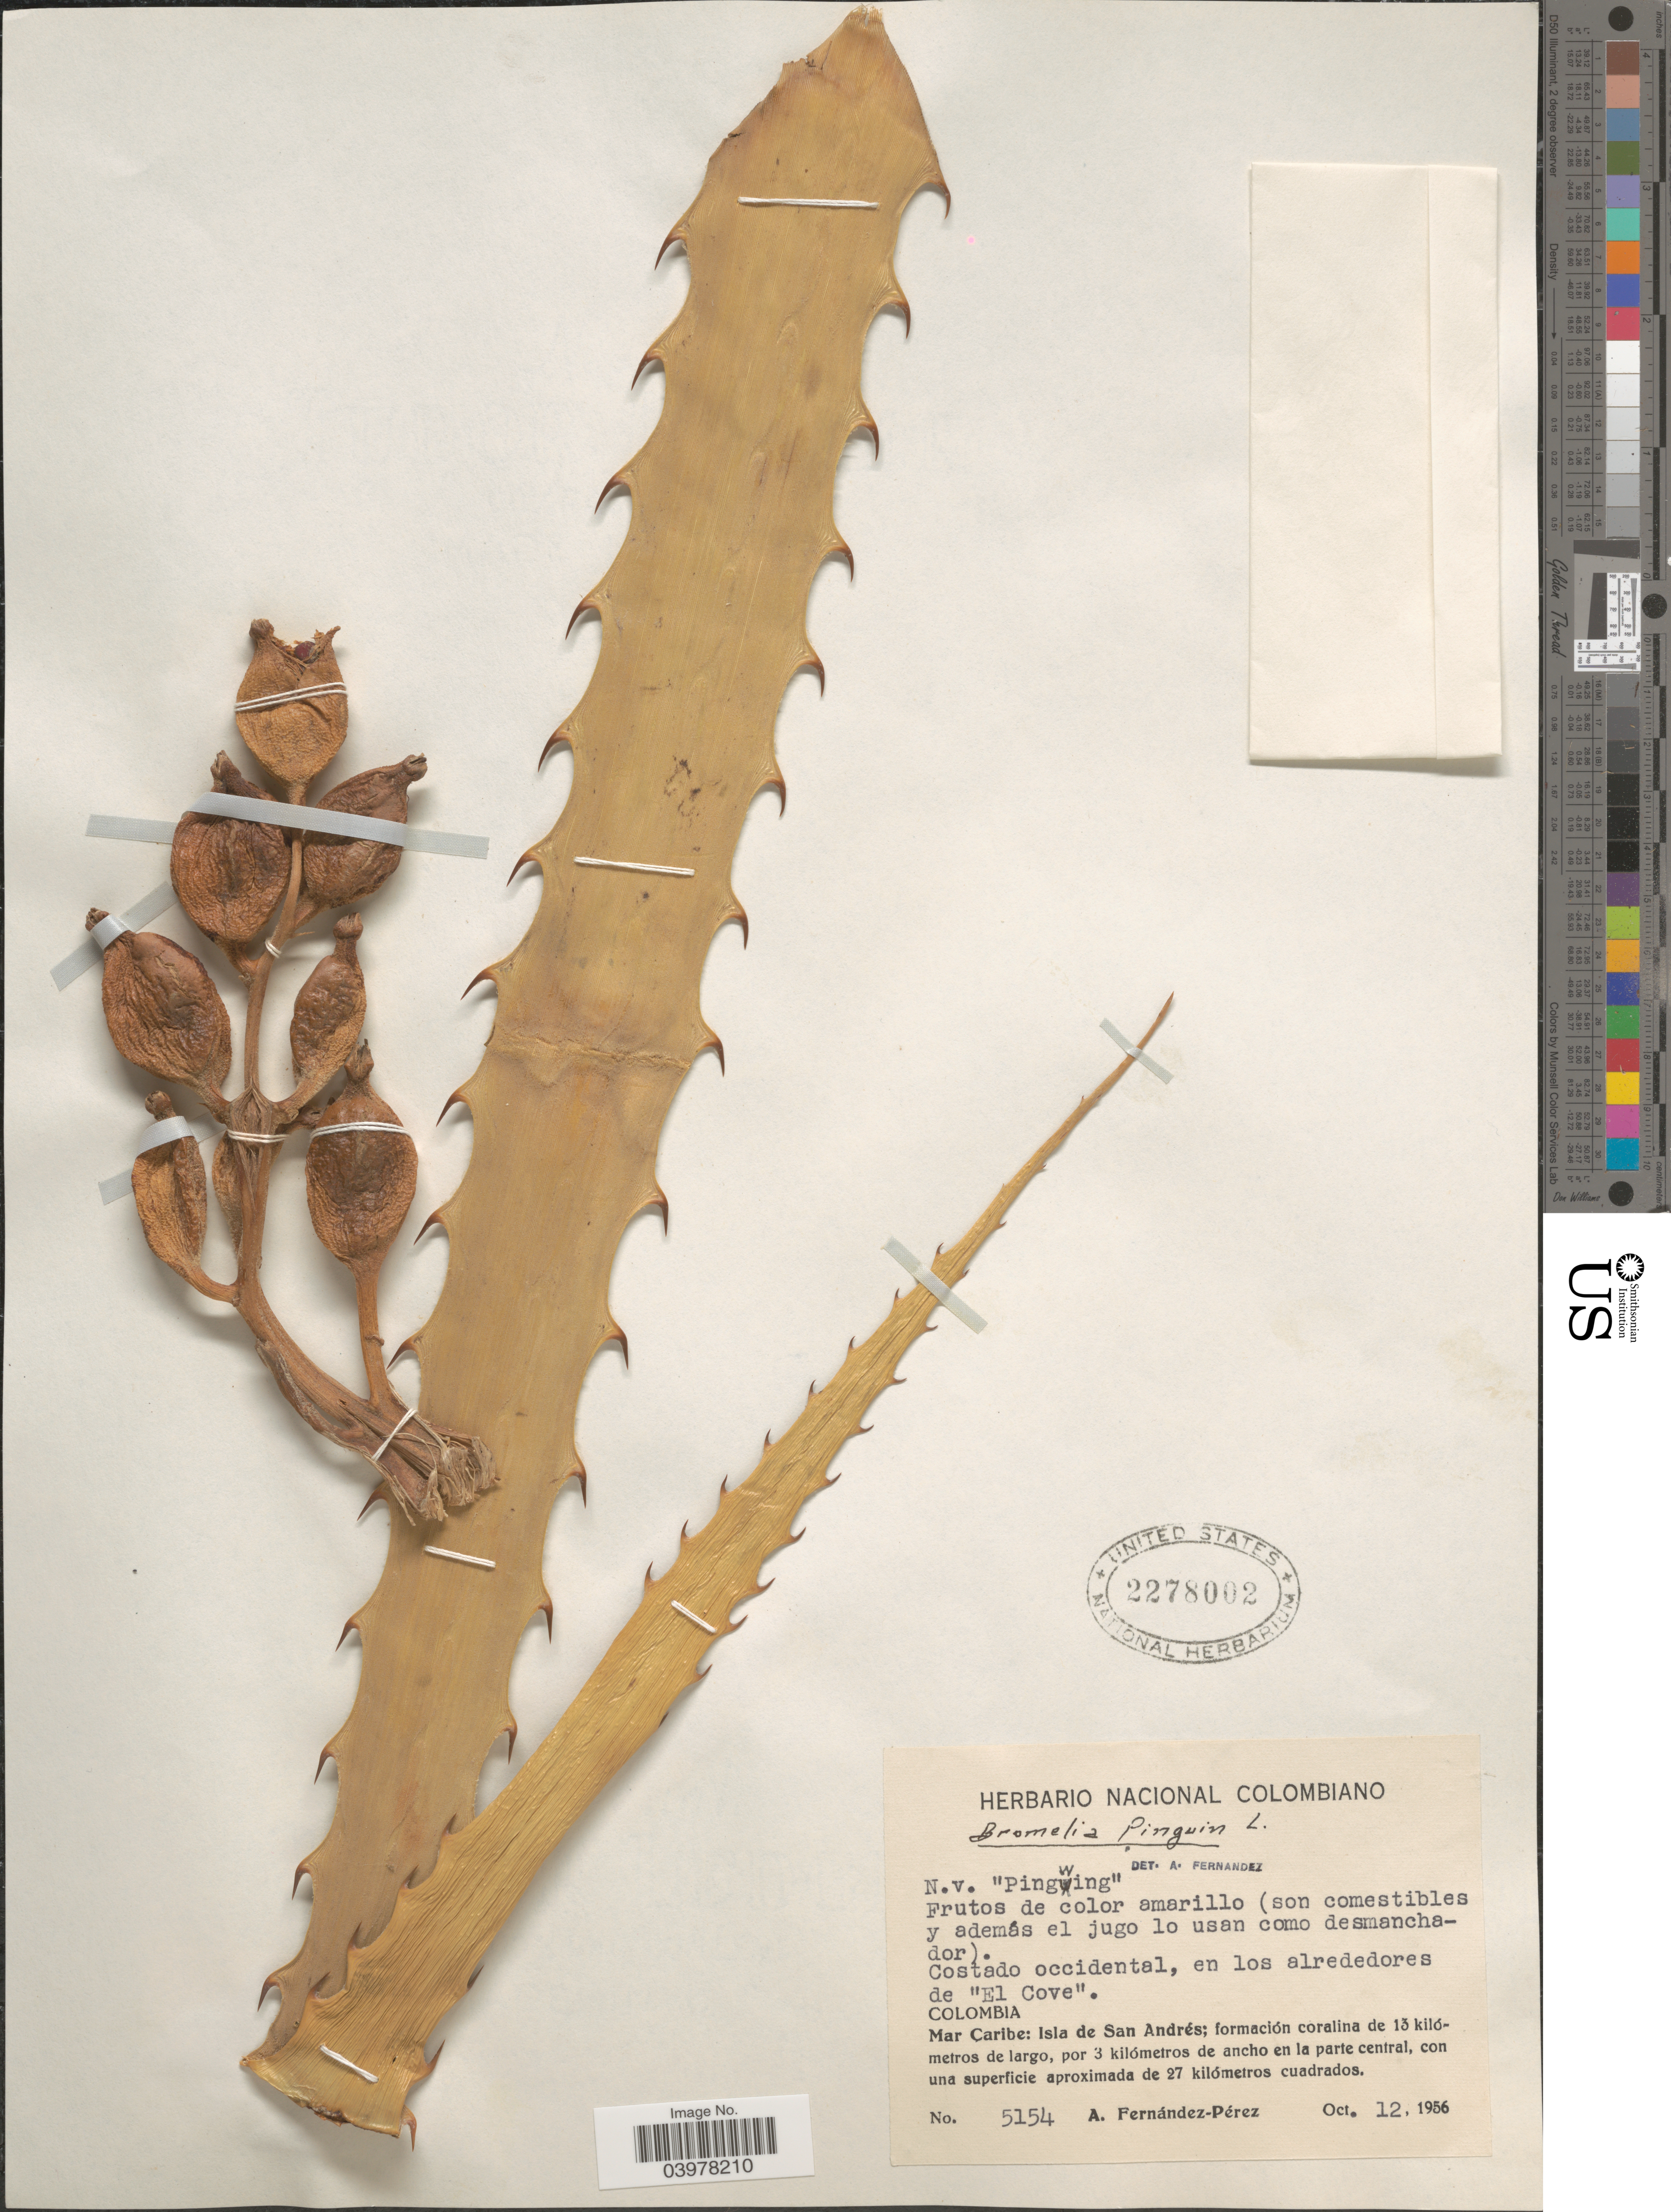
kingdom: Plantae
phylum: Tracheophyta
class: Liliopsida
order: Poales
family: Bromeliaceae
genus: Bromelia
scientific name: Bromelia pinguin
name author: L.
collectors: A. Fernández-Pérez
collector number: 5154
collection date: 1956-10-12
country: Colombia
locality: Costado occidental, en los alrededores de "El Cove". Mar Caribe: Isla de San Andrés; formación coralina de 13 kilómetros de largo, por 3 kilómetros de ancho en la parte central, con una superficie aproximada de 27 kilómetros cuadrados.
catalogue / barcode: US 2278002